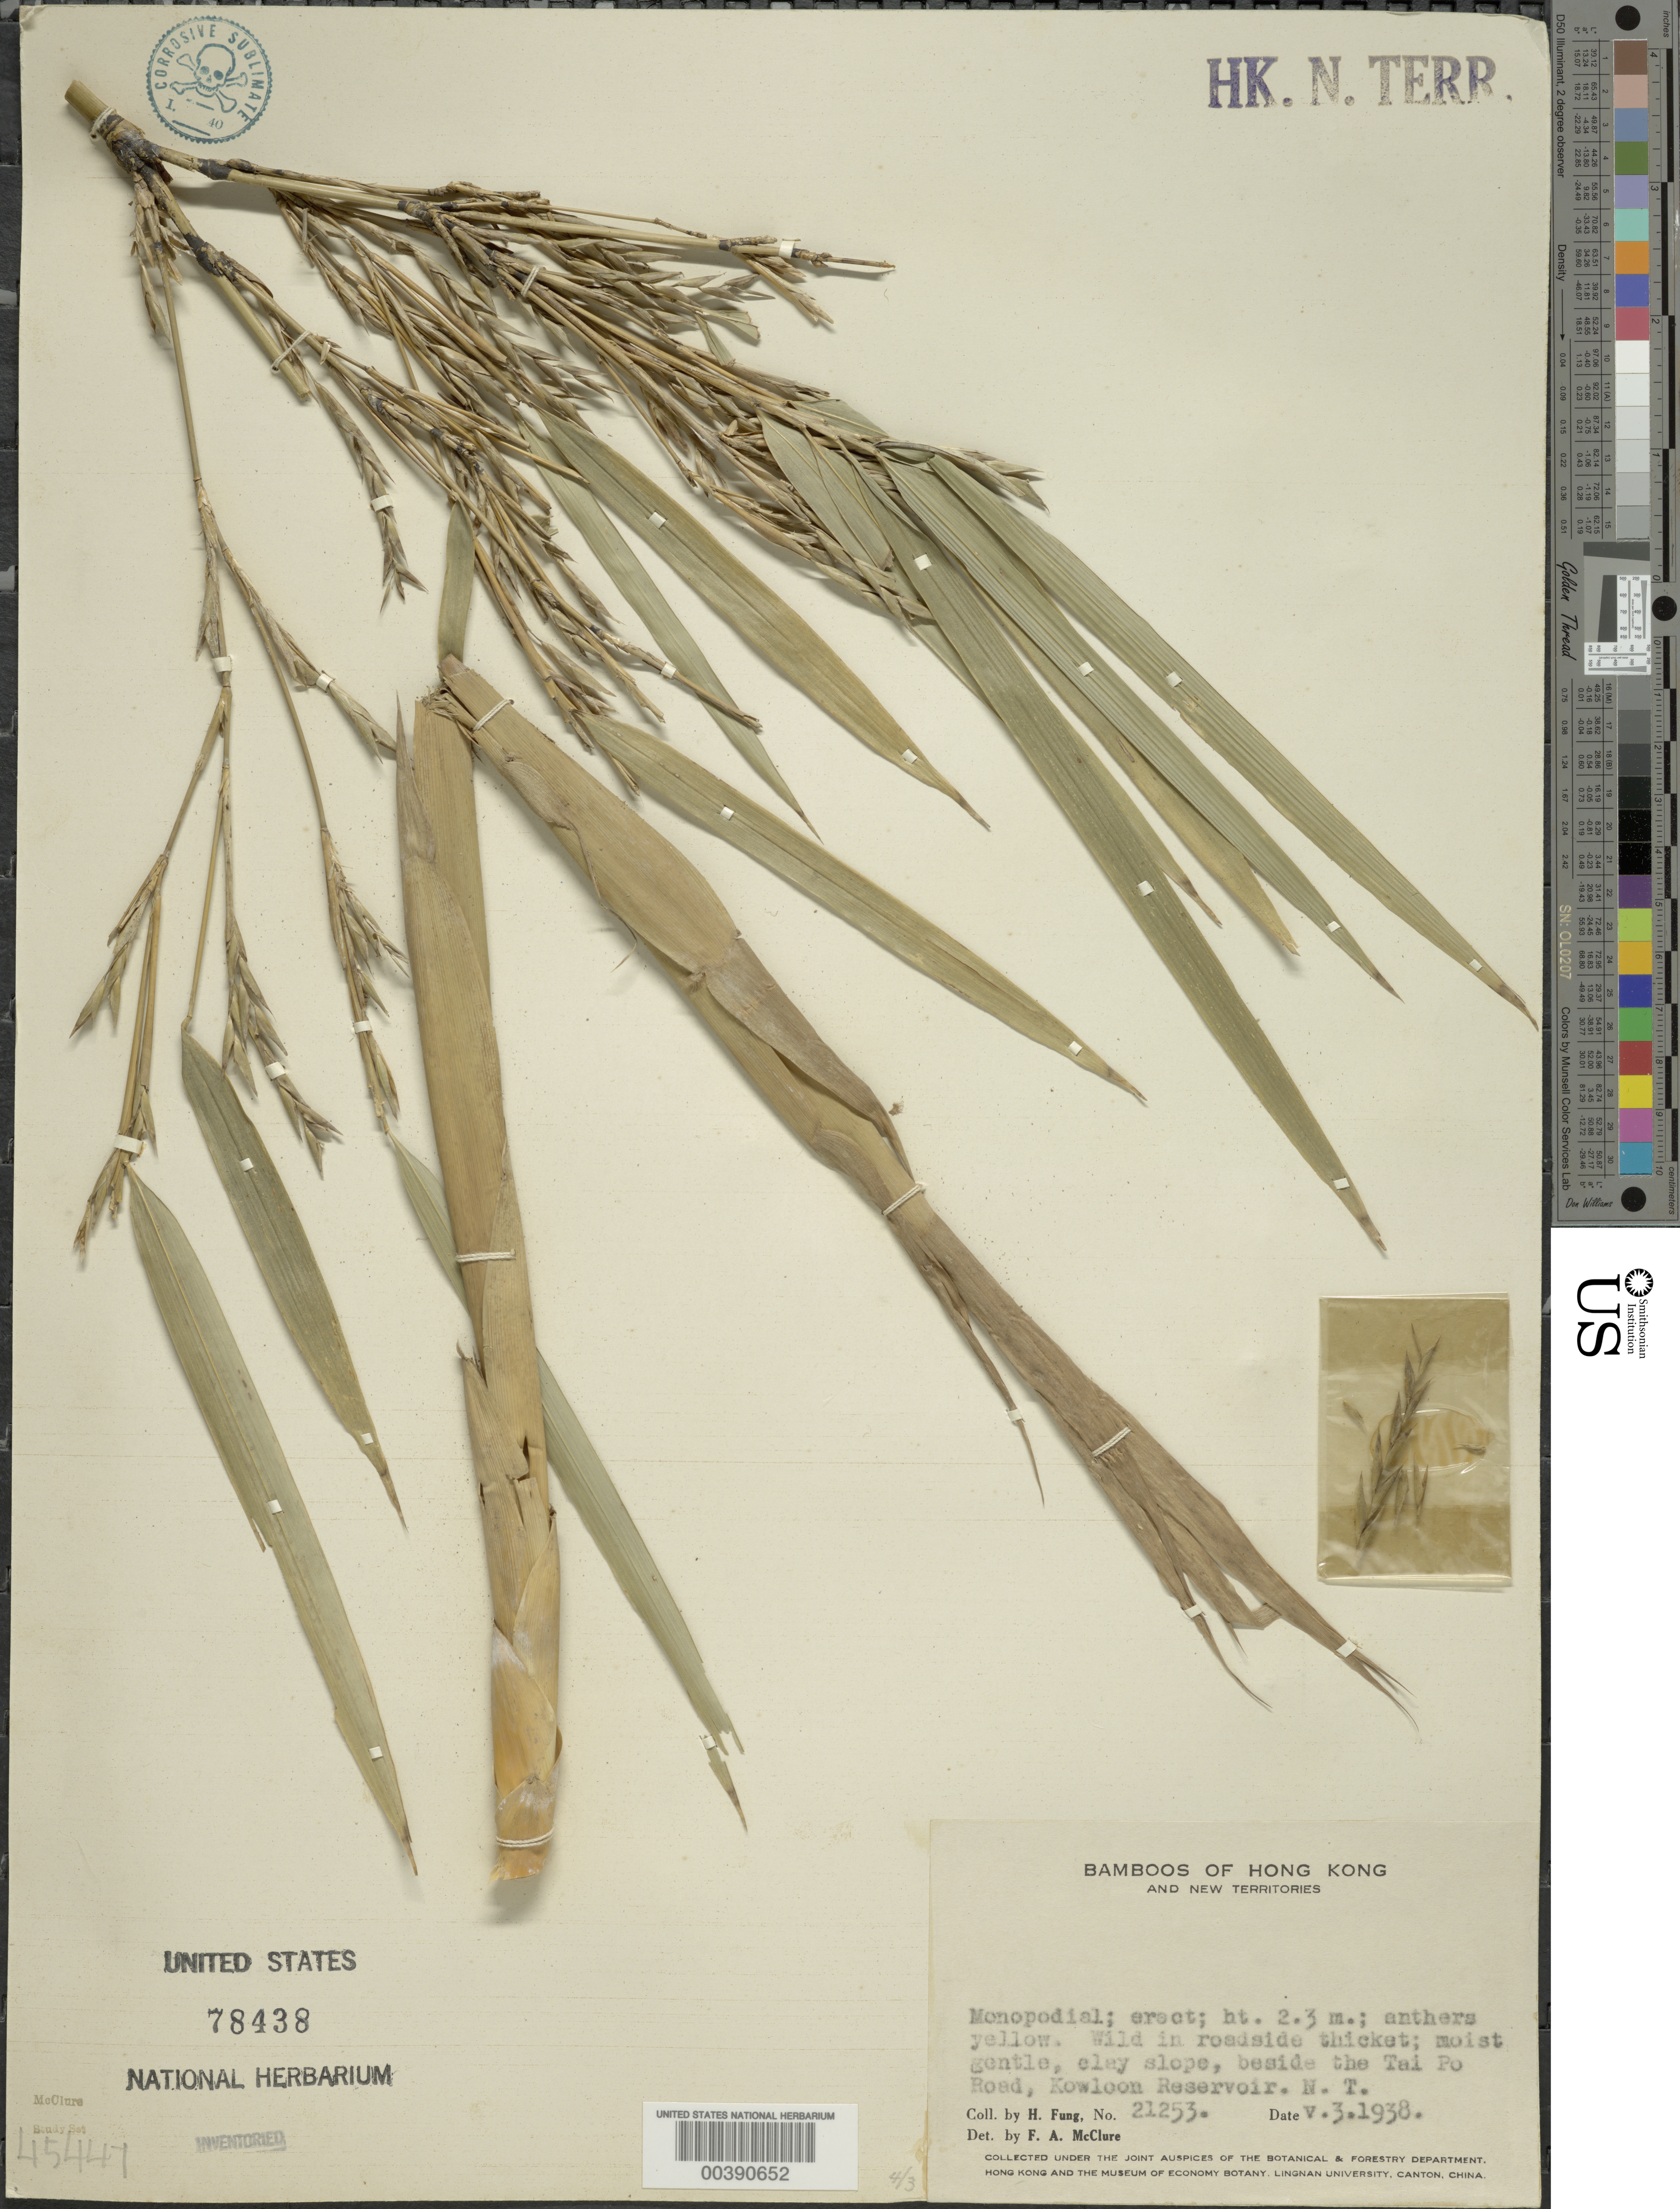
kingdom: Plantae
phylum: Tracheophyta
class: Liliopsida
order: Poales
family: Poaceae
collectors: H. L. Fung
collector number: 21253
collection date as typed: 03 May 1938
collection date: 1938-05-03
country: China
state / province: Hong Kong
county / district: New Territories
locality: Kowloon reservoir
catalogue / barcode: US 78438